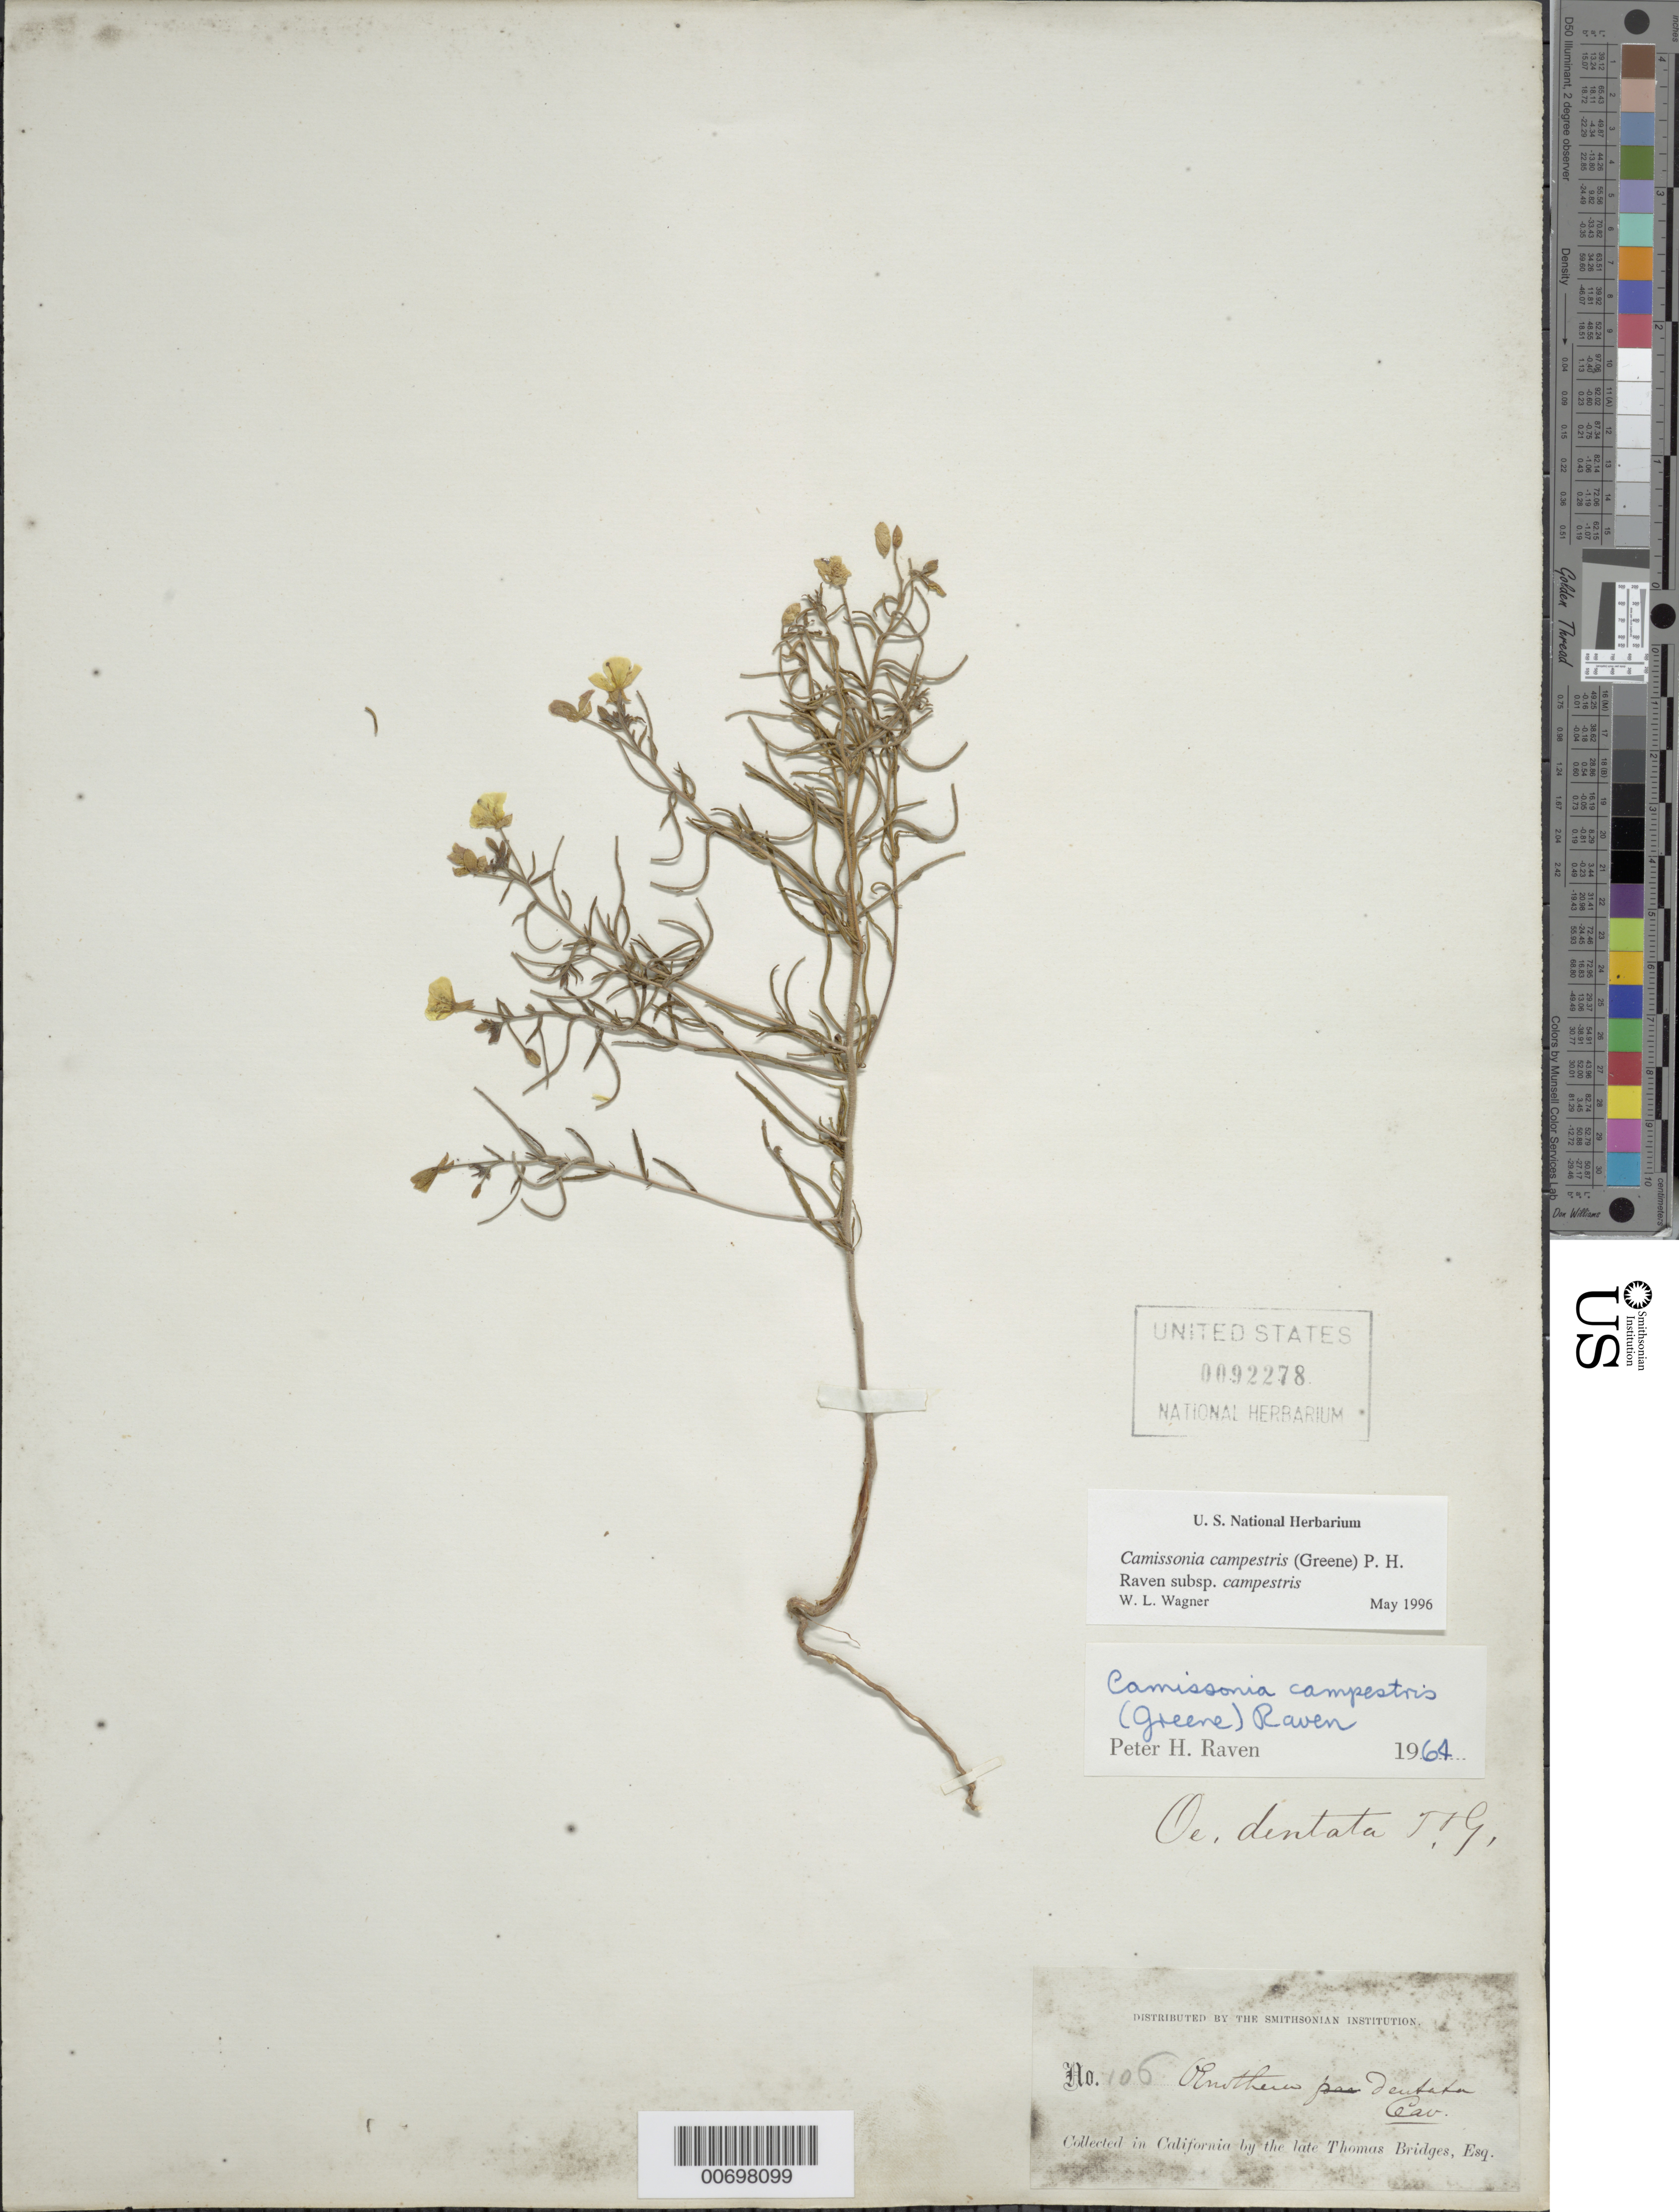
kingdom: Plantae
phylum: Tracheophyta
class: Magnoliopsida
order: Myrtales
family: Onagraceae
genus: Camissonia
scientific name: Camissonia campestris subsp. campestris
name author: (Greene) P.H. Raven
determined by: Wagner, W. L., (BOT), Smithsonian Institution - National Museum of Natural History (UNITED STATES)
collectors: T. Bridges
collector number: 106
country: United States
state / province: California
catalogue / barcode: US 92278